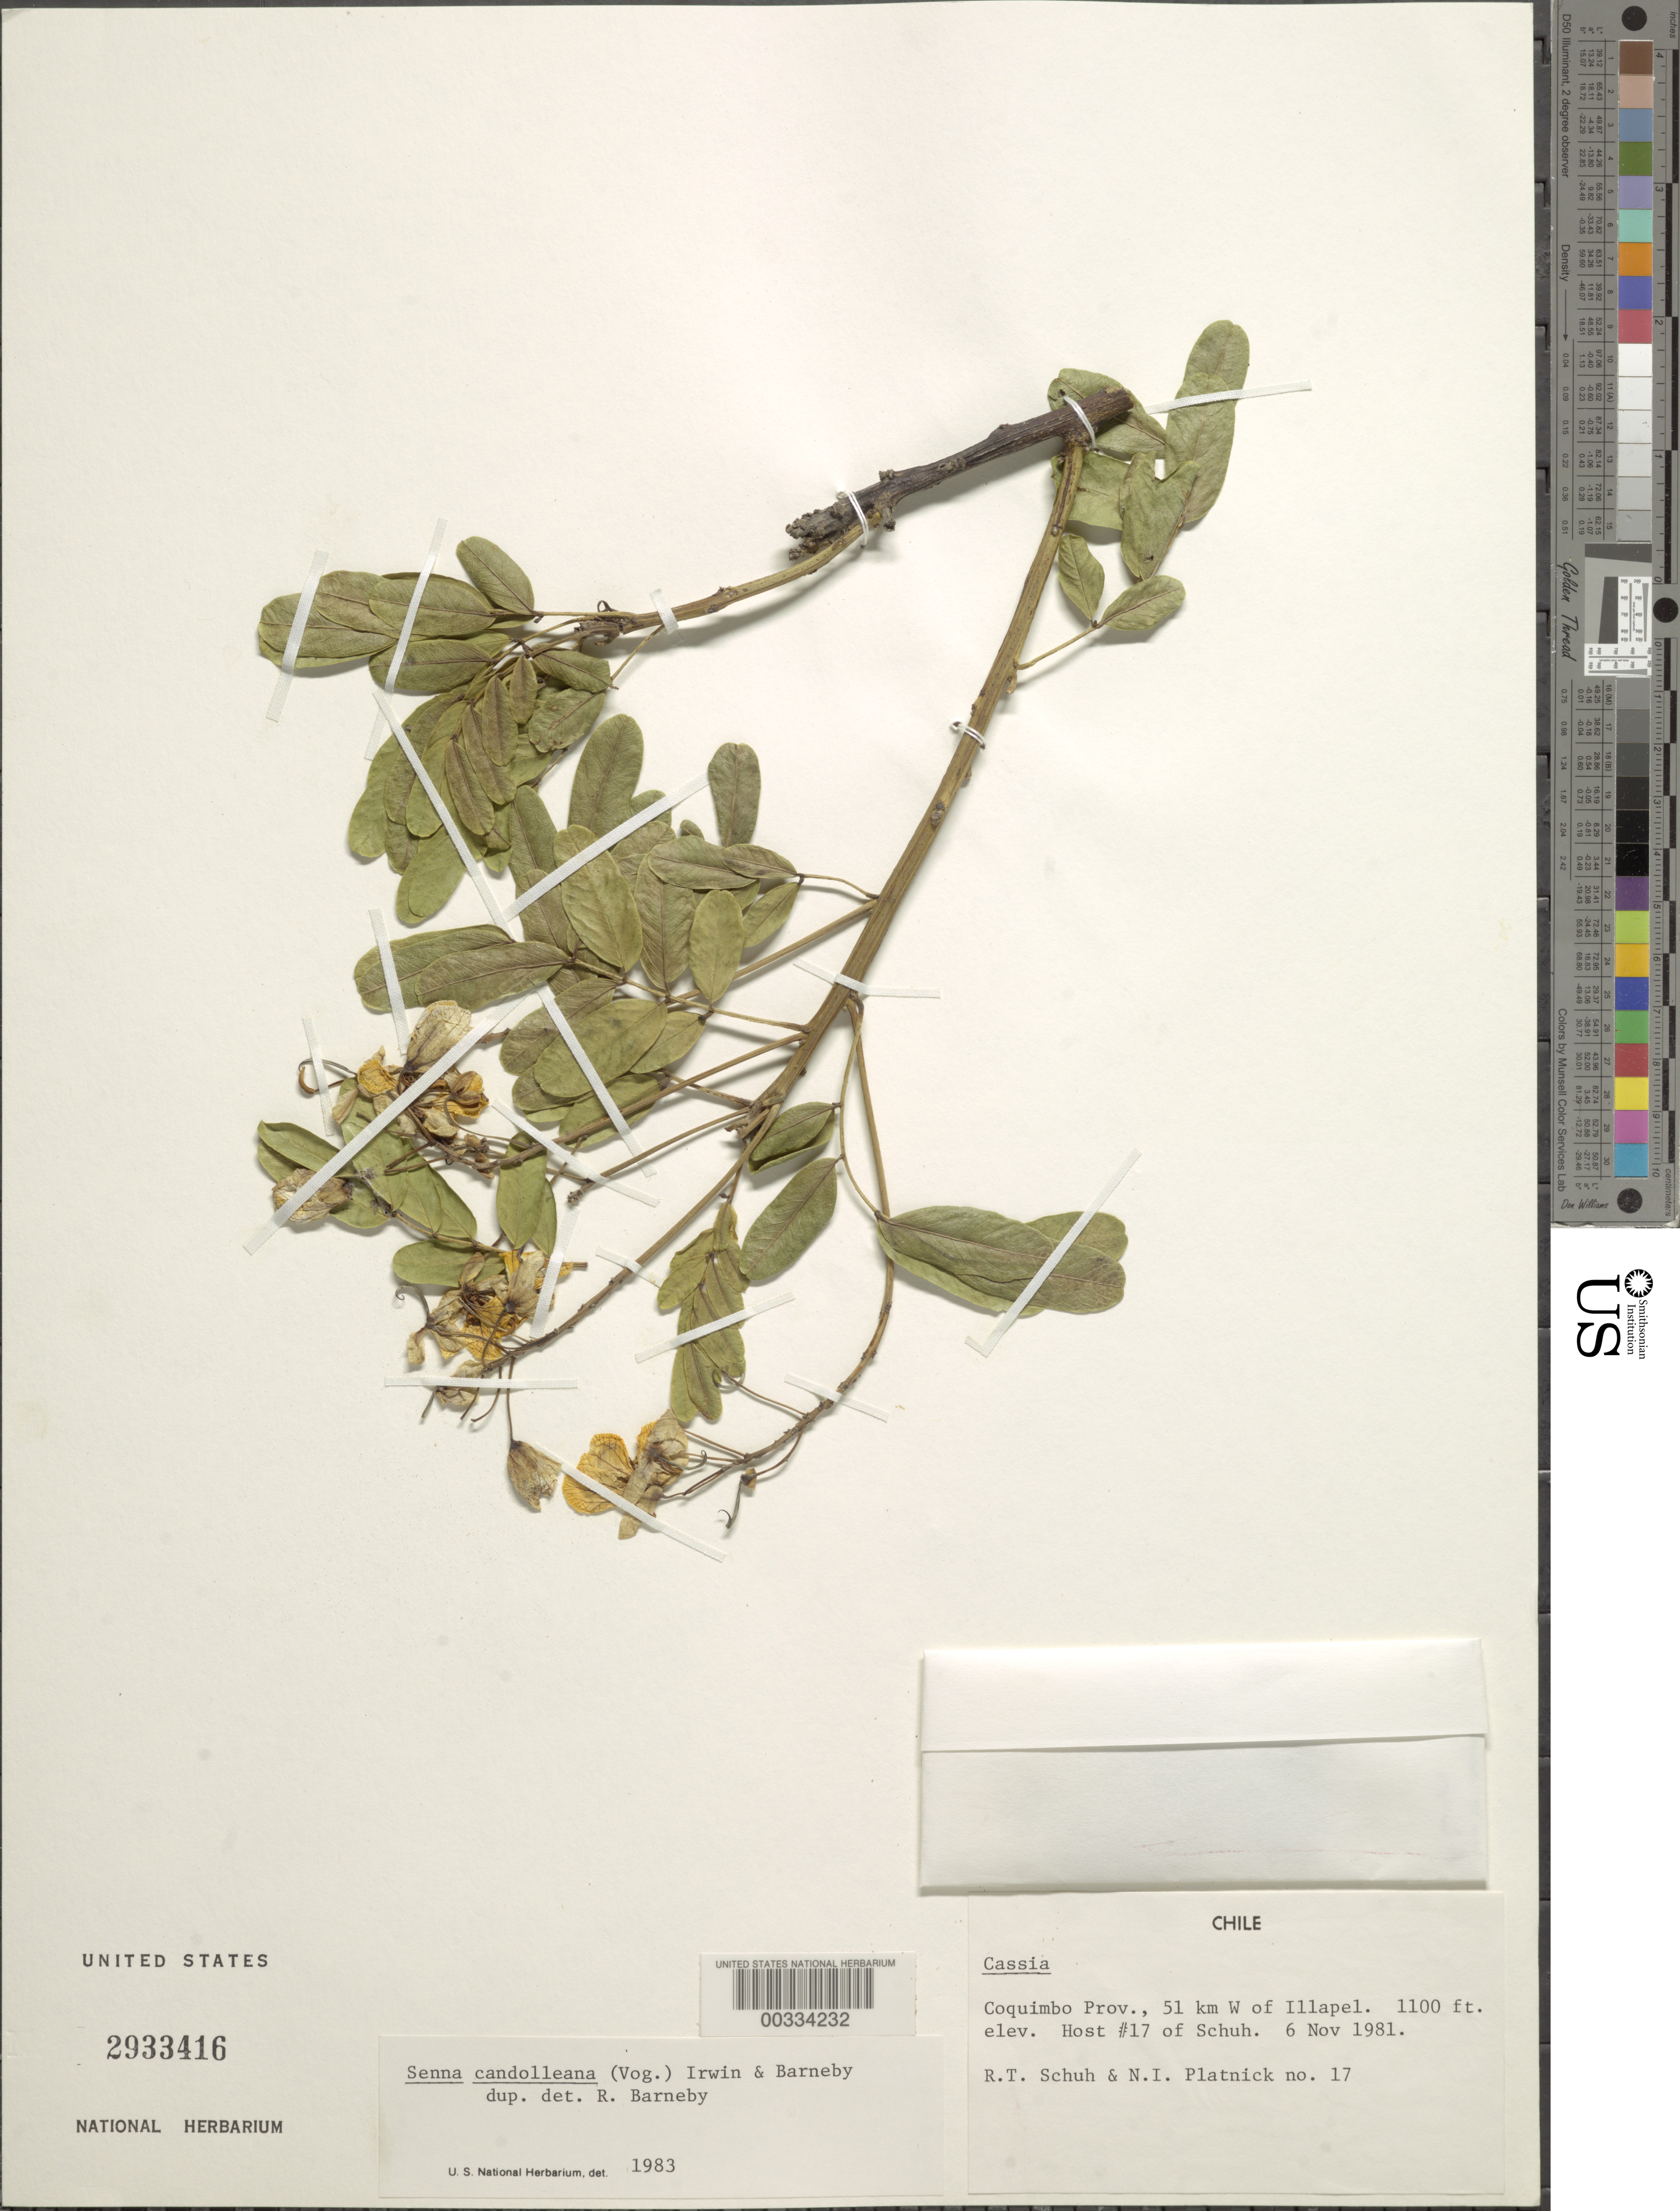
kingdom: Plantae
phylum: Tracheophyta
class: Magnoliopsida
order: Fabales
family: Fabaceae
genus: Senna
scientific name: Senna candolleana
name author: (Vogel) H.S. Irwin & Barneby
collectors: R. Schuh & N. Platnick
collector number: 17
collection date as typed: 06 Nov 1981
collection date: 1981-11-06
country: Chile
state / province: Coquimbo (IV)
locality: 51 km w of illapel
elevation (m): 335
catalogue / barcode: US 2933416